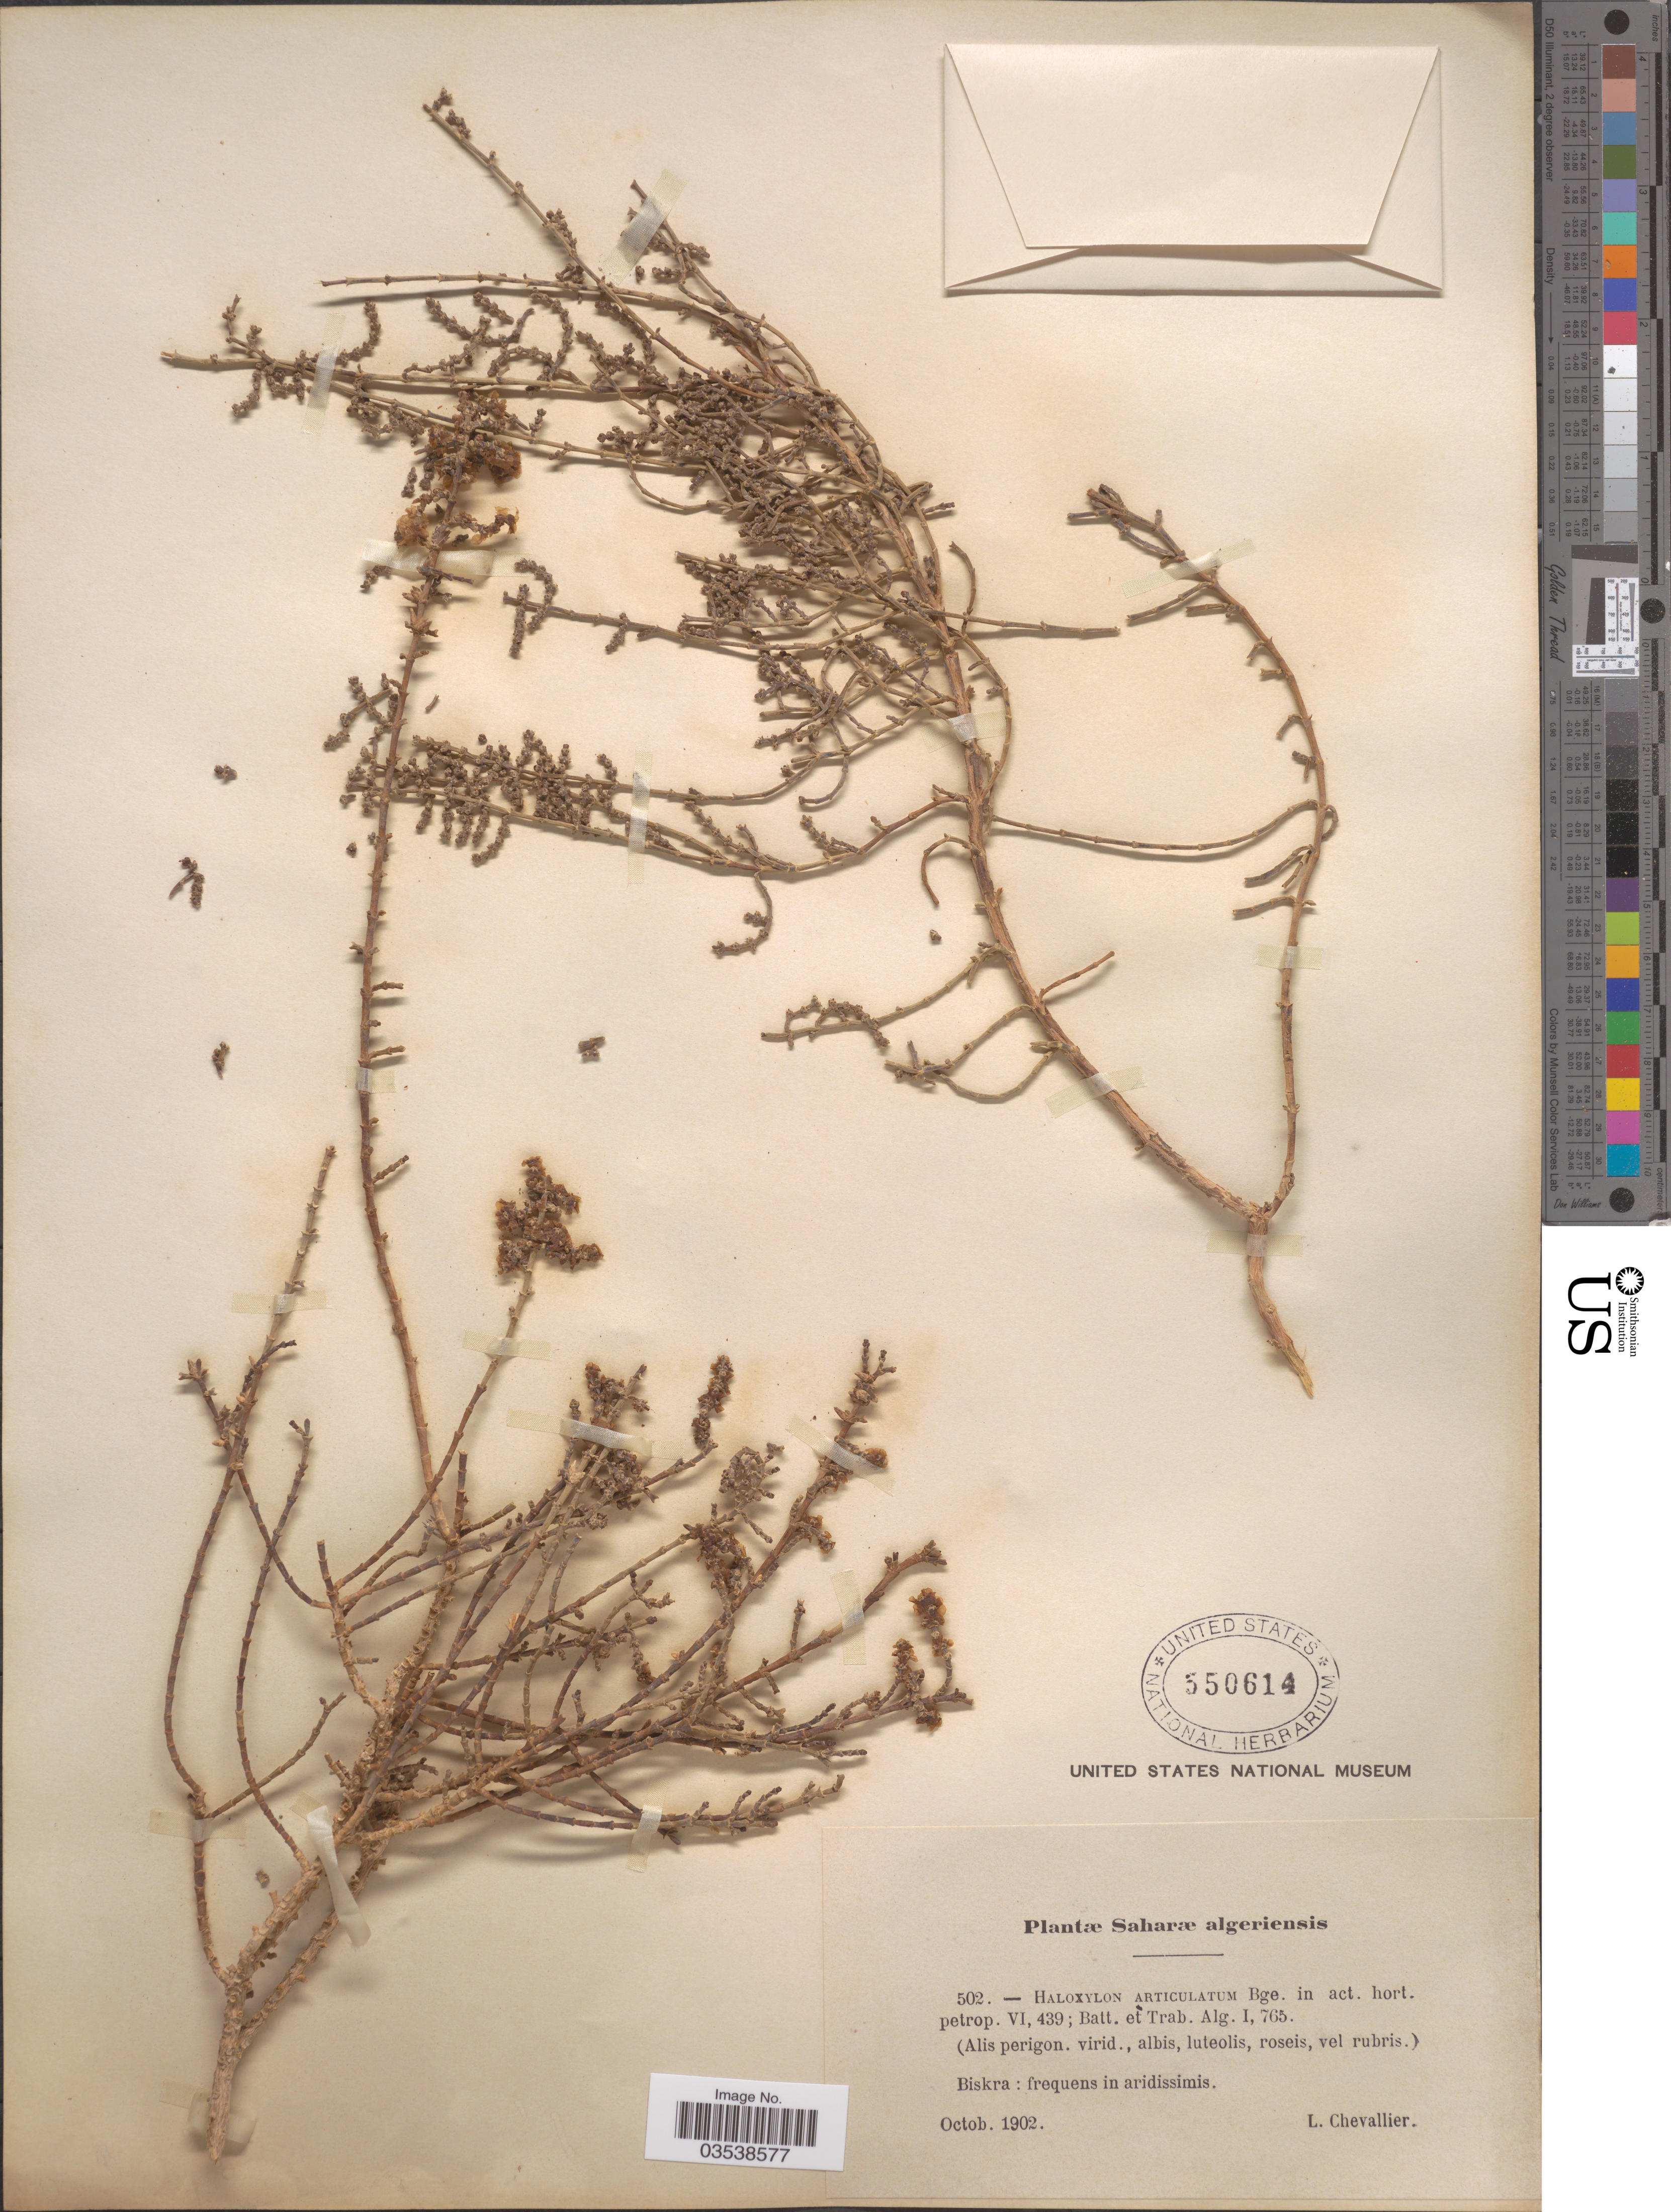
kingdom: Plantae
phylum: Tracheophyta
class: Magnoliopsida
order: Caryophyllales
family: Amaranthaceae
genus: Haloxylon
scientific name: Haloxylon articulatum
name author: (Moq.) Bunge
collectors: L. Chevallier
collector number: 502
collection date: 1902-10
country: Algeria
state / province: Biskra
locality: Saharæ algeriensis. Biskra: frequens in aridissimis.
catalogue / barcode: US 550614